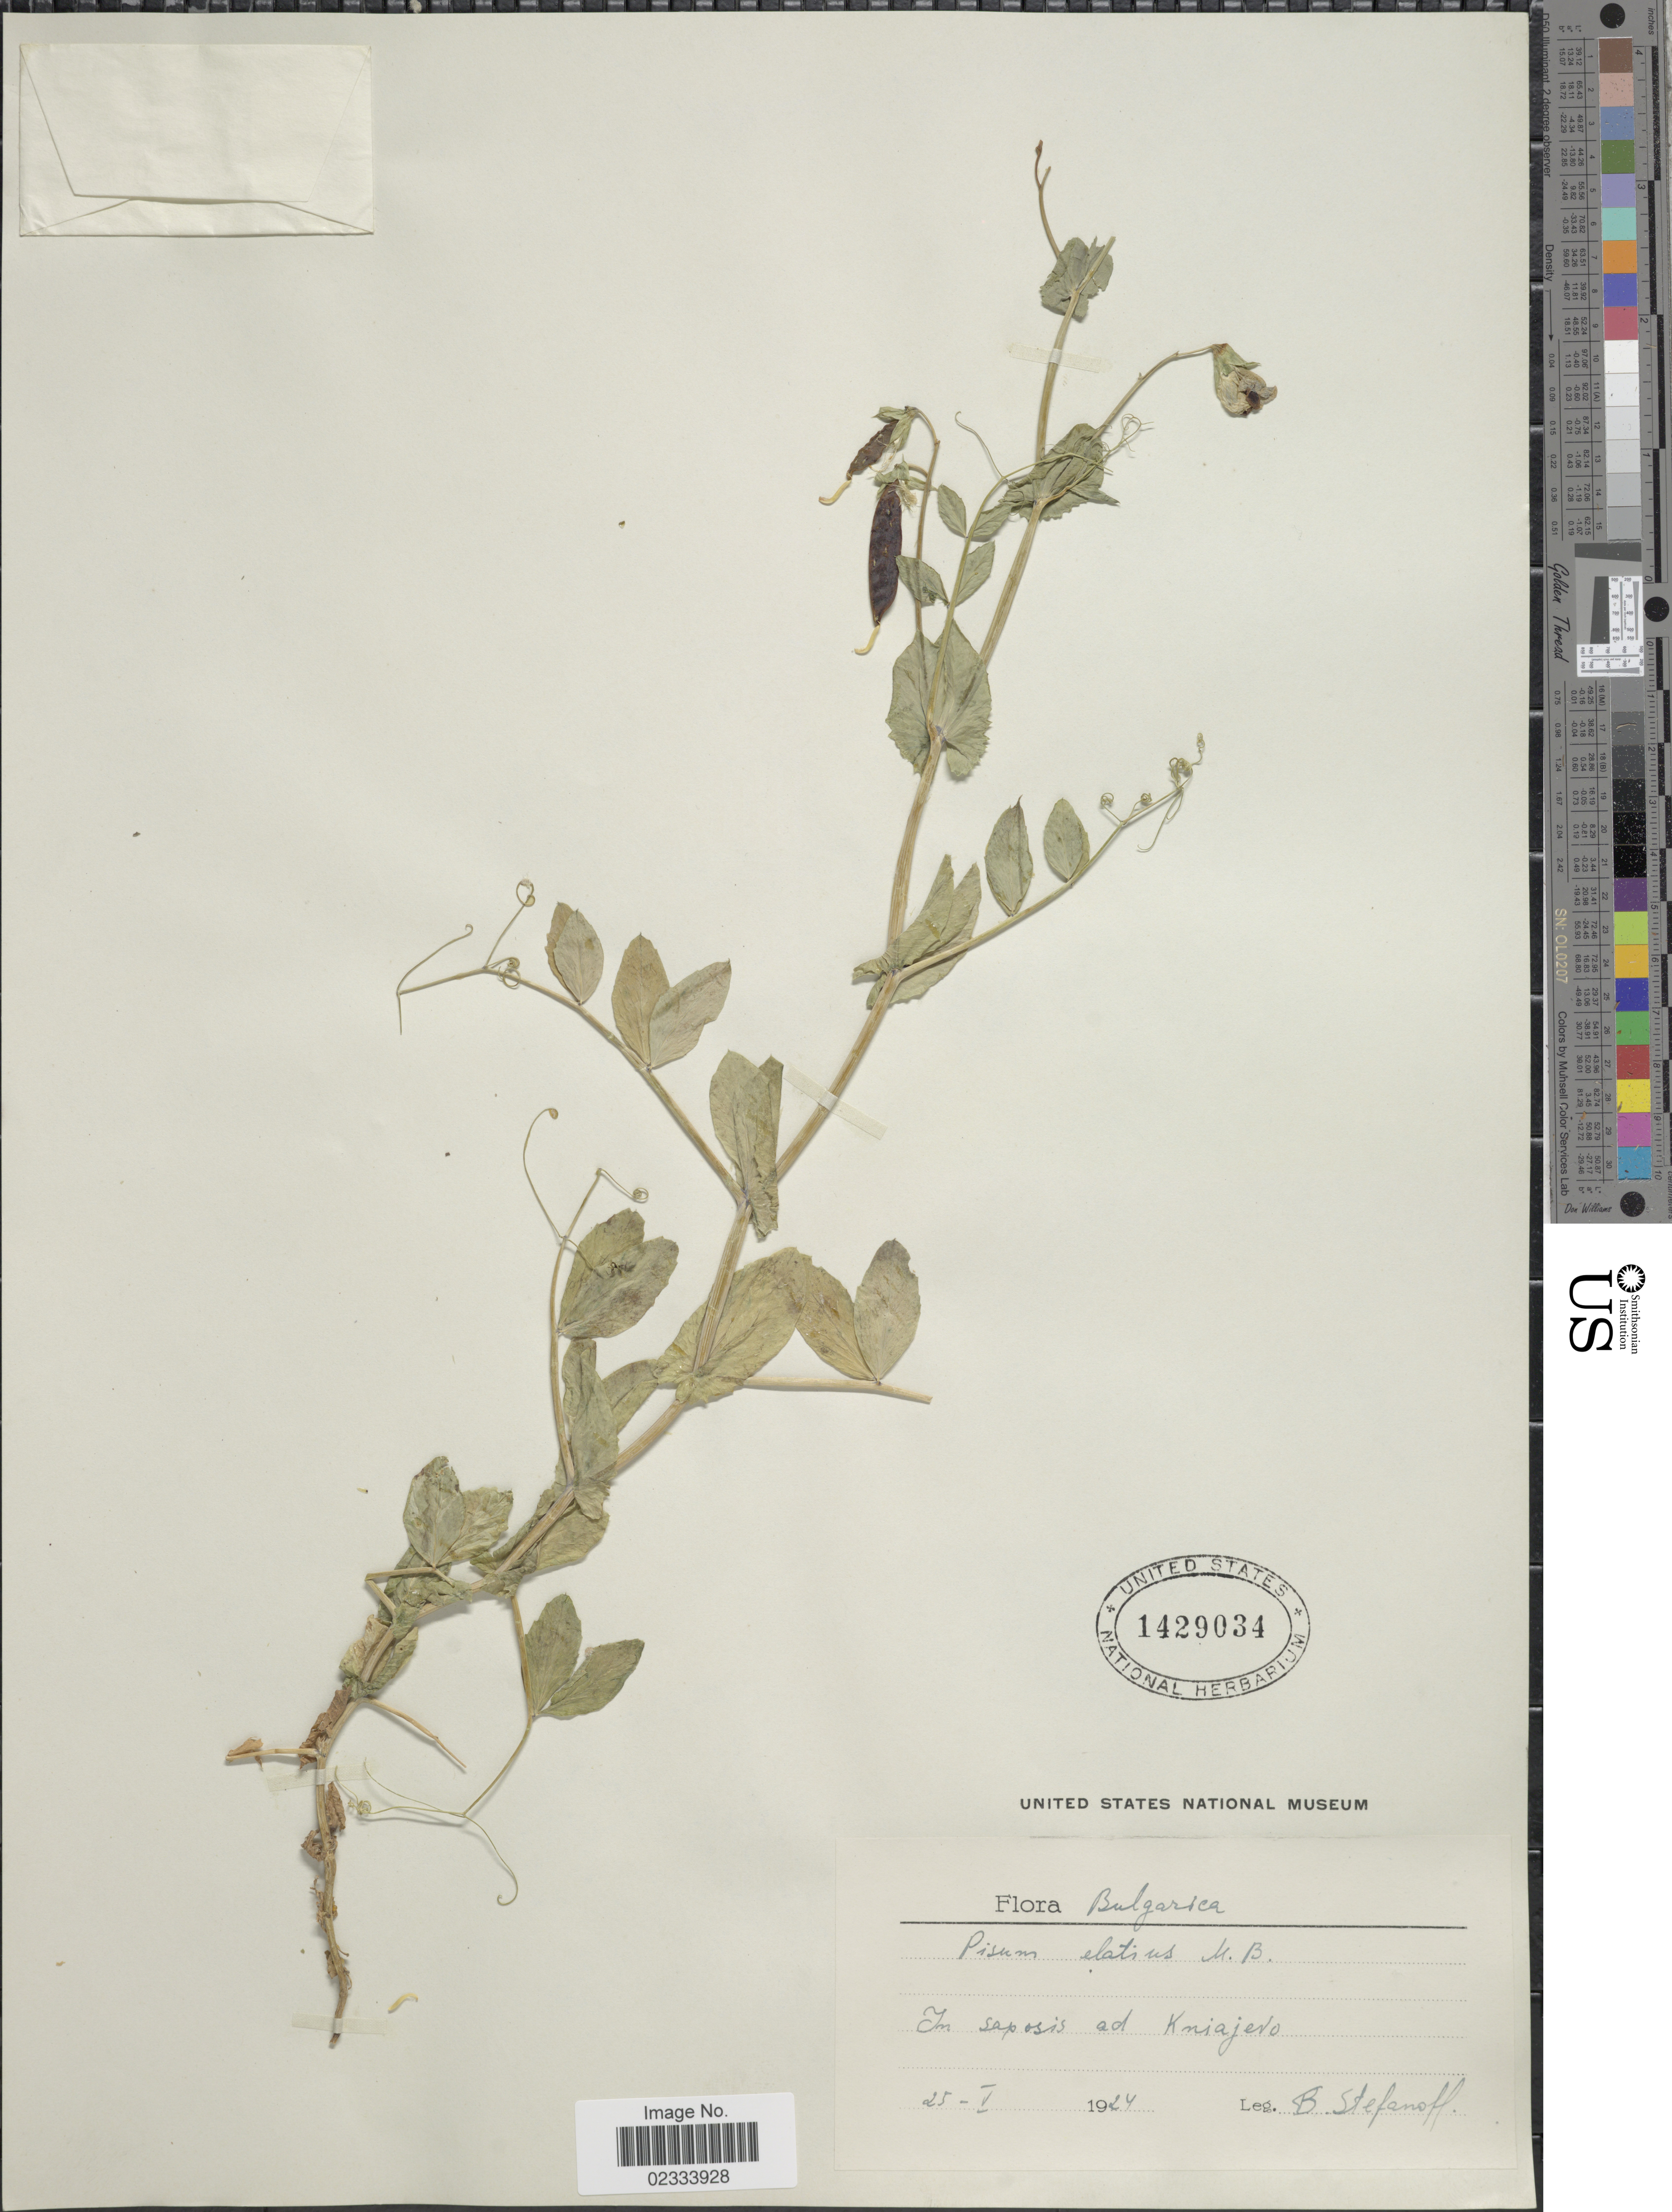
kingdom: Plantae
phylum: Tracheophyta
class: Magnoliopsida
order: Fabales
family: Fabaceae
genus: Pisum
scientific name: Pisum sativum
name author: L.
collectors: B. Stefanoff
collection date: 1924-05-25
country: Bulgaria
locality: In seposis ad Kniajevo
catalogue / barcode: US 1429034